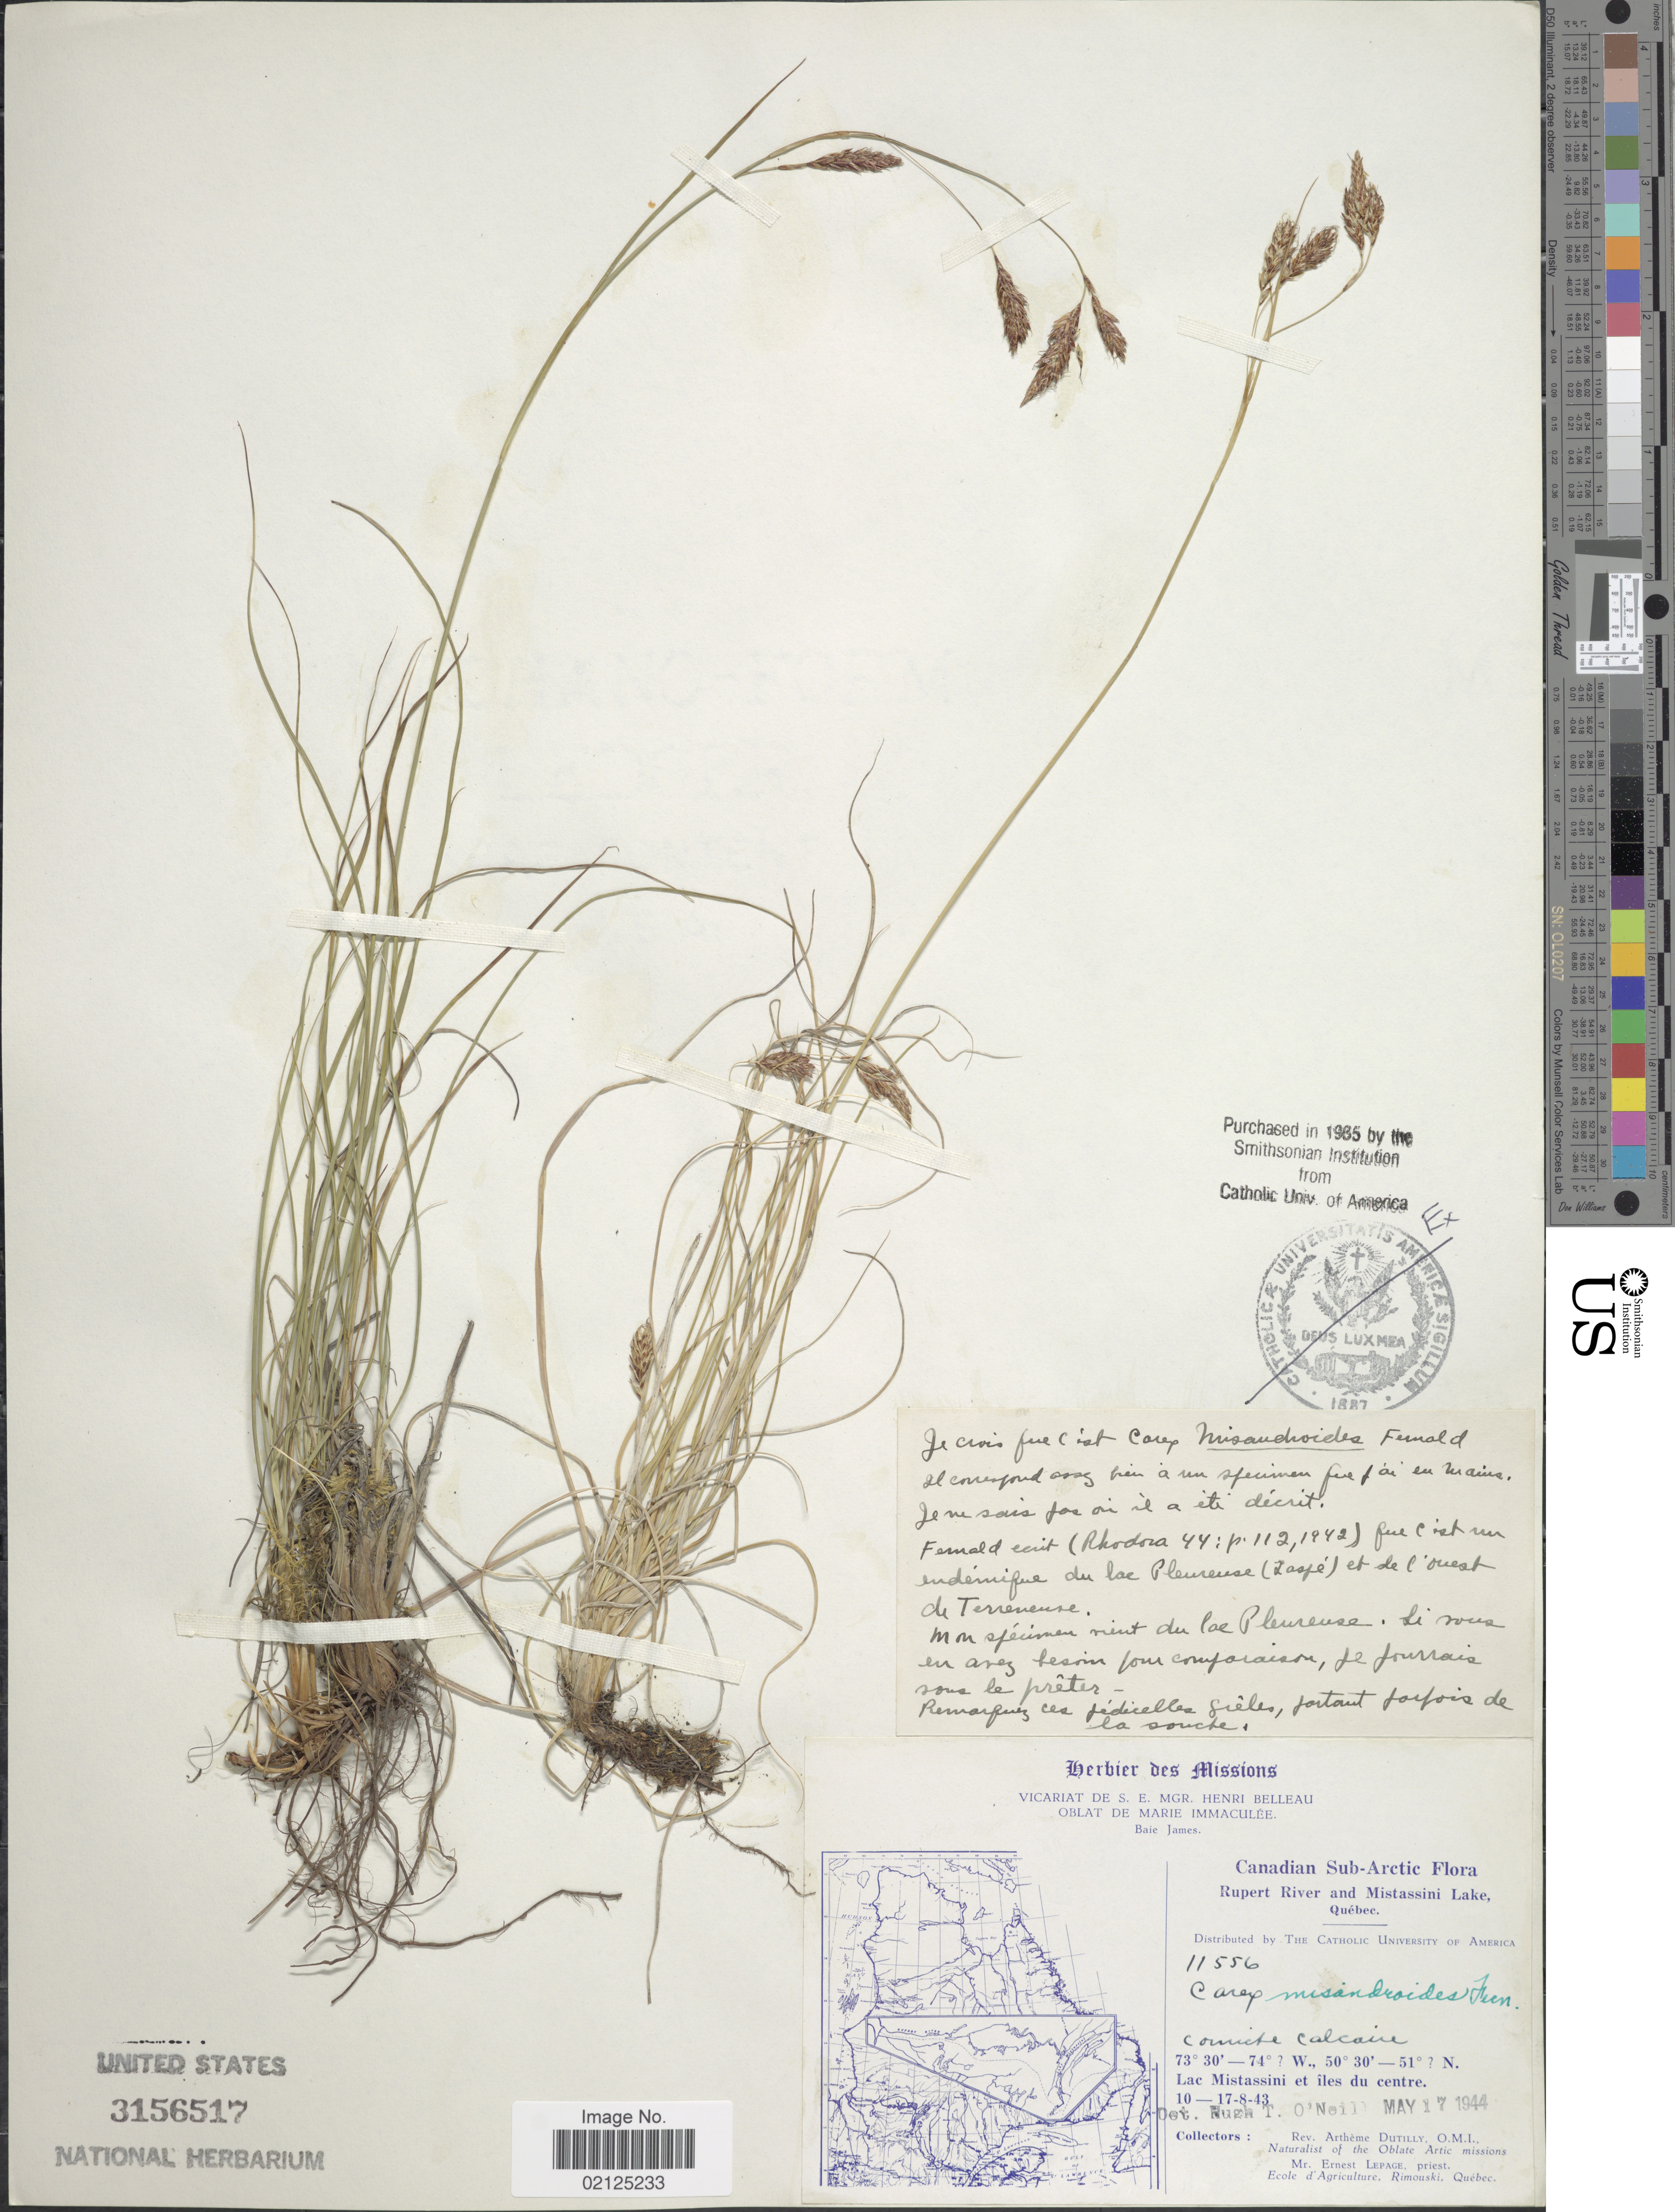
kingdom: Plantae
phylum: Tracheophyta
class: Liliopsida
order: Poales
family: Cyperaceae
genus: Carex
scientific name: Carex misandroides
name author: Fernald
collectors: A. Dutilly & E. Lepage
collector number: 11556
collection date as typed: Transcribed d/m/y: 10/8/43 to 17/8/43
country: Canada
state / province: Quebec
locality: Canadian Sub-Arctic, Rupert River and Mistassini Lake, Comicte calcaire, Lac Mistassini et îles du centre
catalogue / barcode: US 3156517